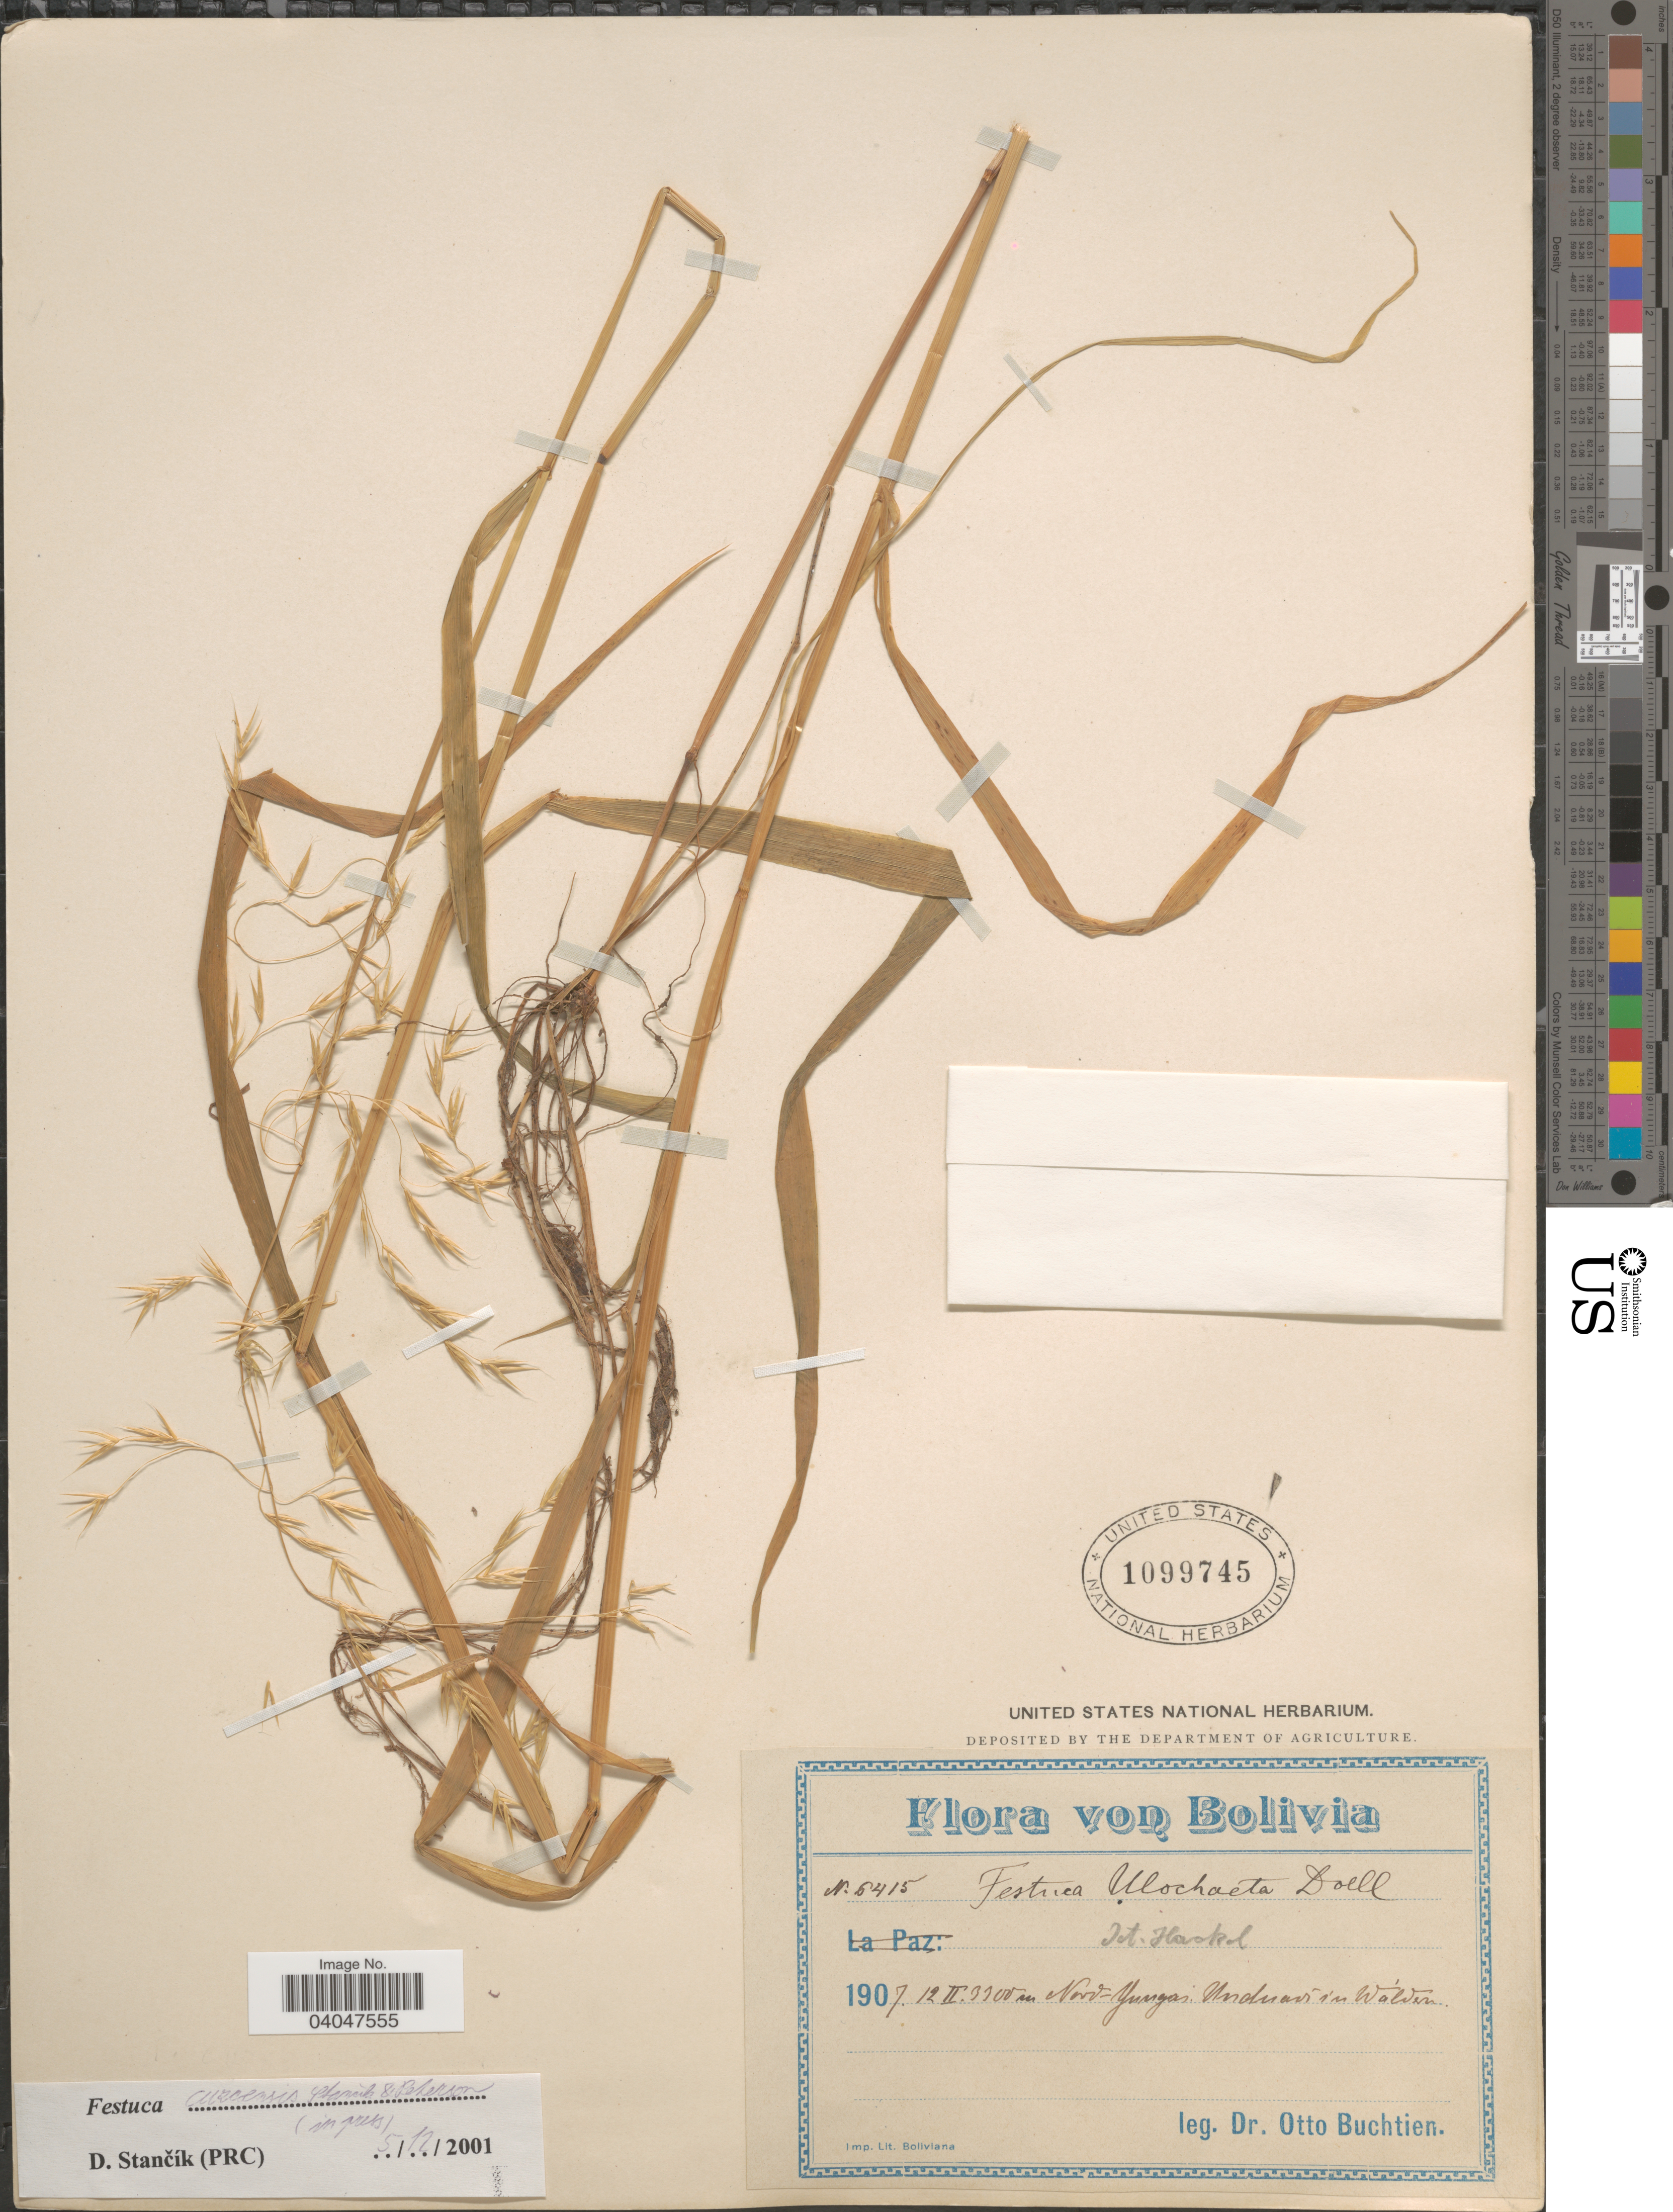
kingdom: Plantae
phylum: Tracheophyta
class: Liliopsida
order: Poales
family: Poaceae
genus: Festuca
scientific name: Festuca cuzcoensis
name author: Stancik & P.M. Peterson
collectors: O. Buchtien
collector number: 6415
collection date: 1907-02-12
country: Bolivia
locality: Nord-Yungas: Unduaví in Waldern.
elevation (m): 3300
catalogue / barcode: US 1099745